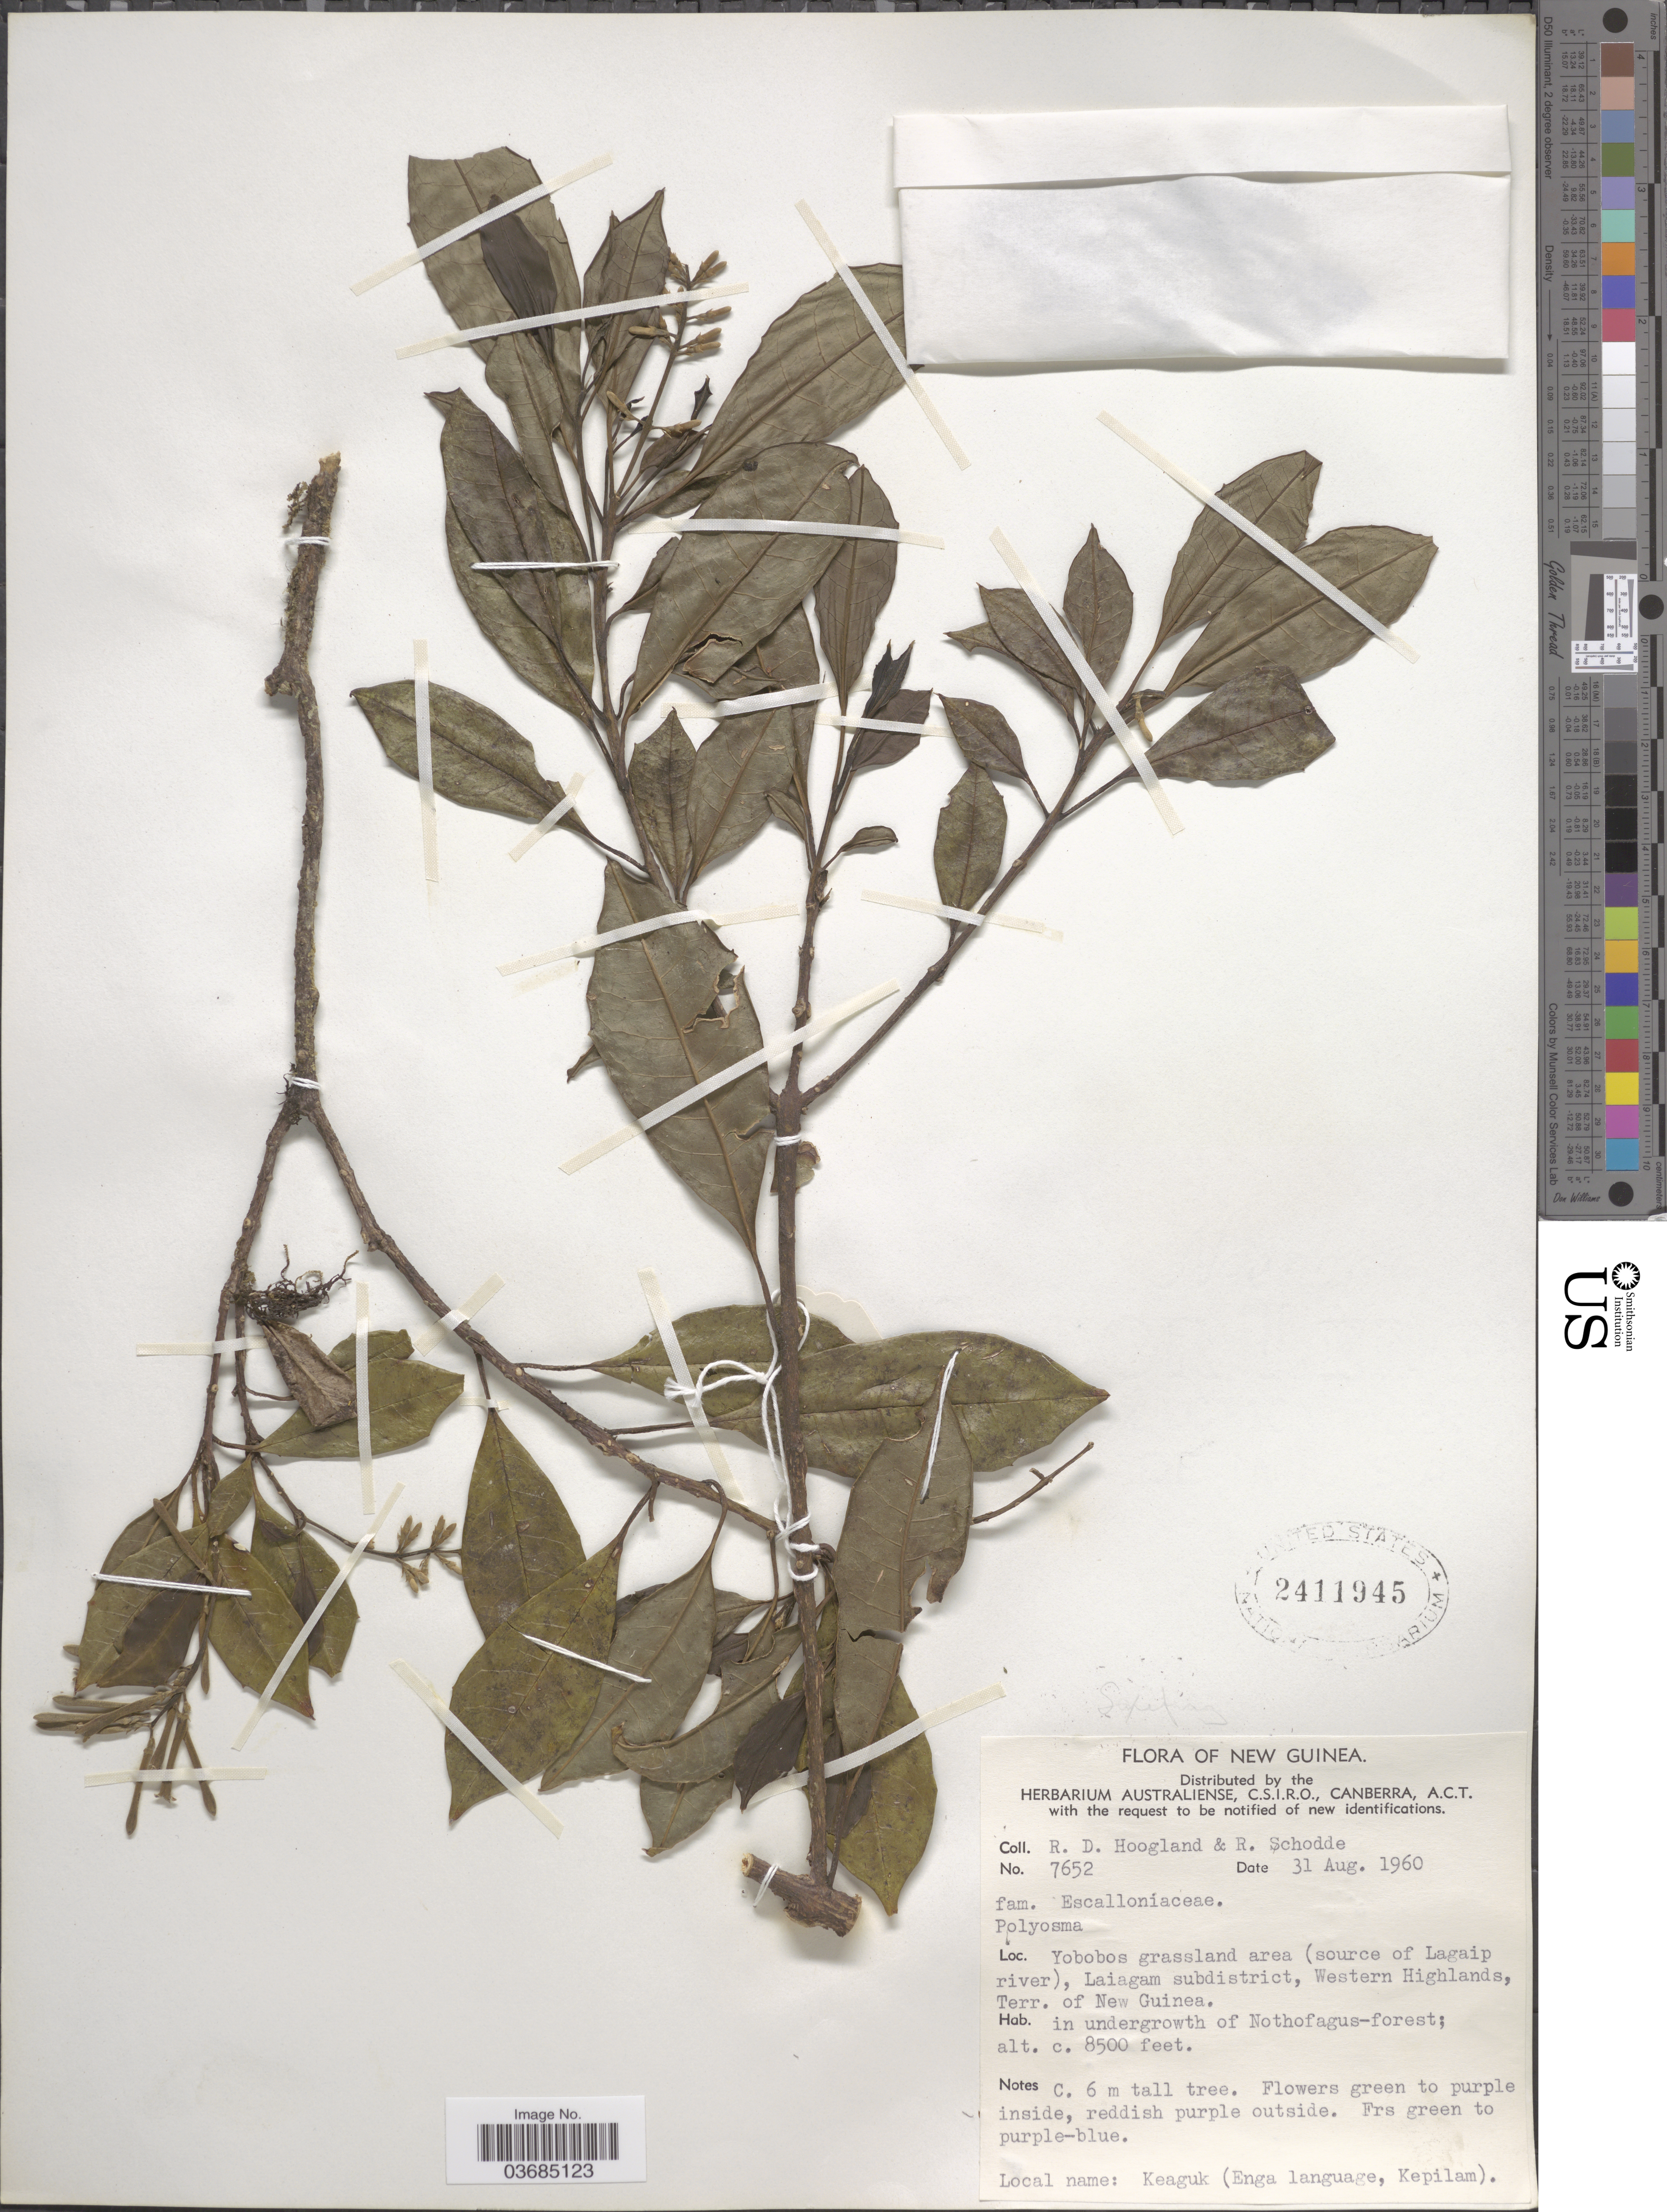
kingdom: Plantae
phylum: Tracheophyta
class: Magnoliopsida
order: Escalloniales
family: Escalloniaceae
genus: Polyosma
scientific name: Polyosma sp.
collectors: R. D. Hoogland & R. Schodde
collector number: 7652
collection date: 1960-08-31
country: Papua New Guinea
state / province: Western Highlands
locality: New Guinea. Yobobos grassland area (source of Lagaip river), Laiagam subdistrict, Terr. of New Guinea.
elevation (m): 2591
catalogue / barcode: US 2411945